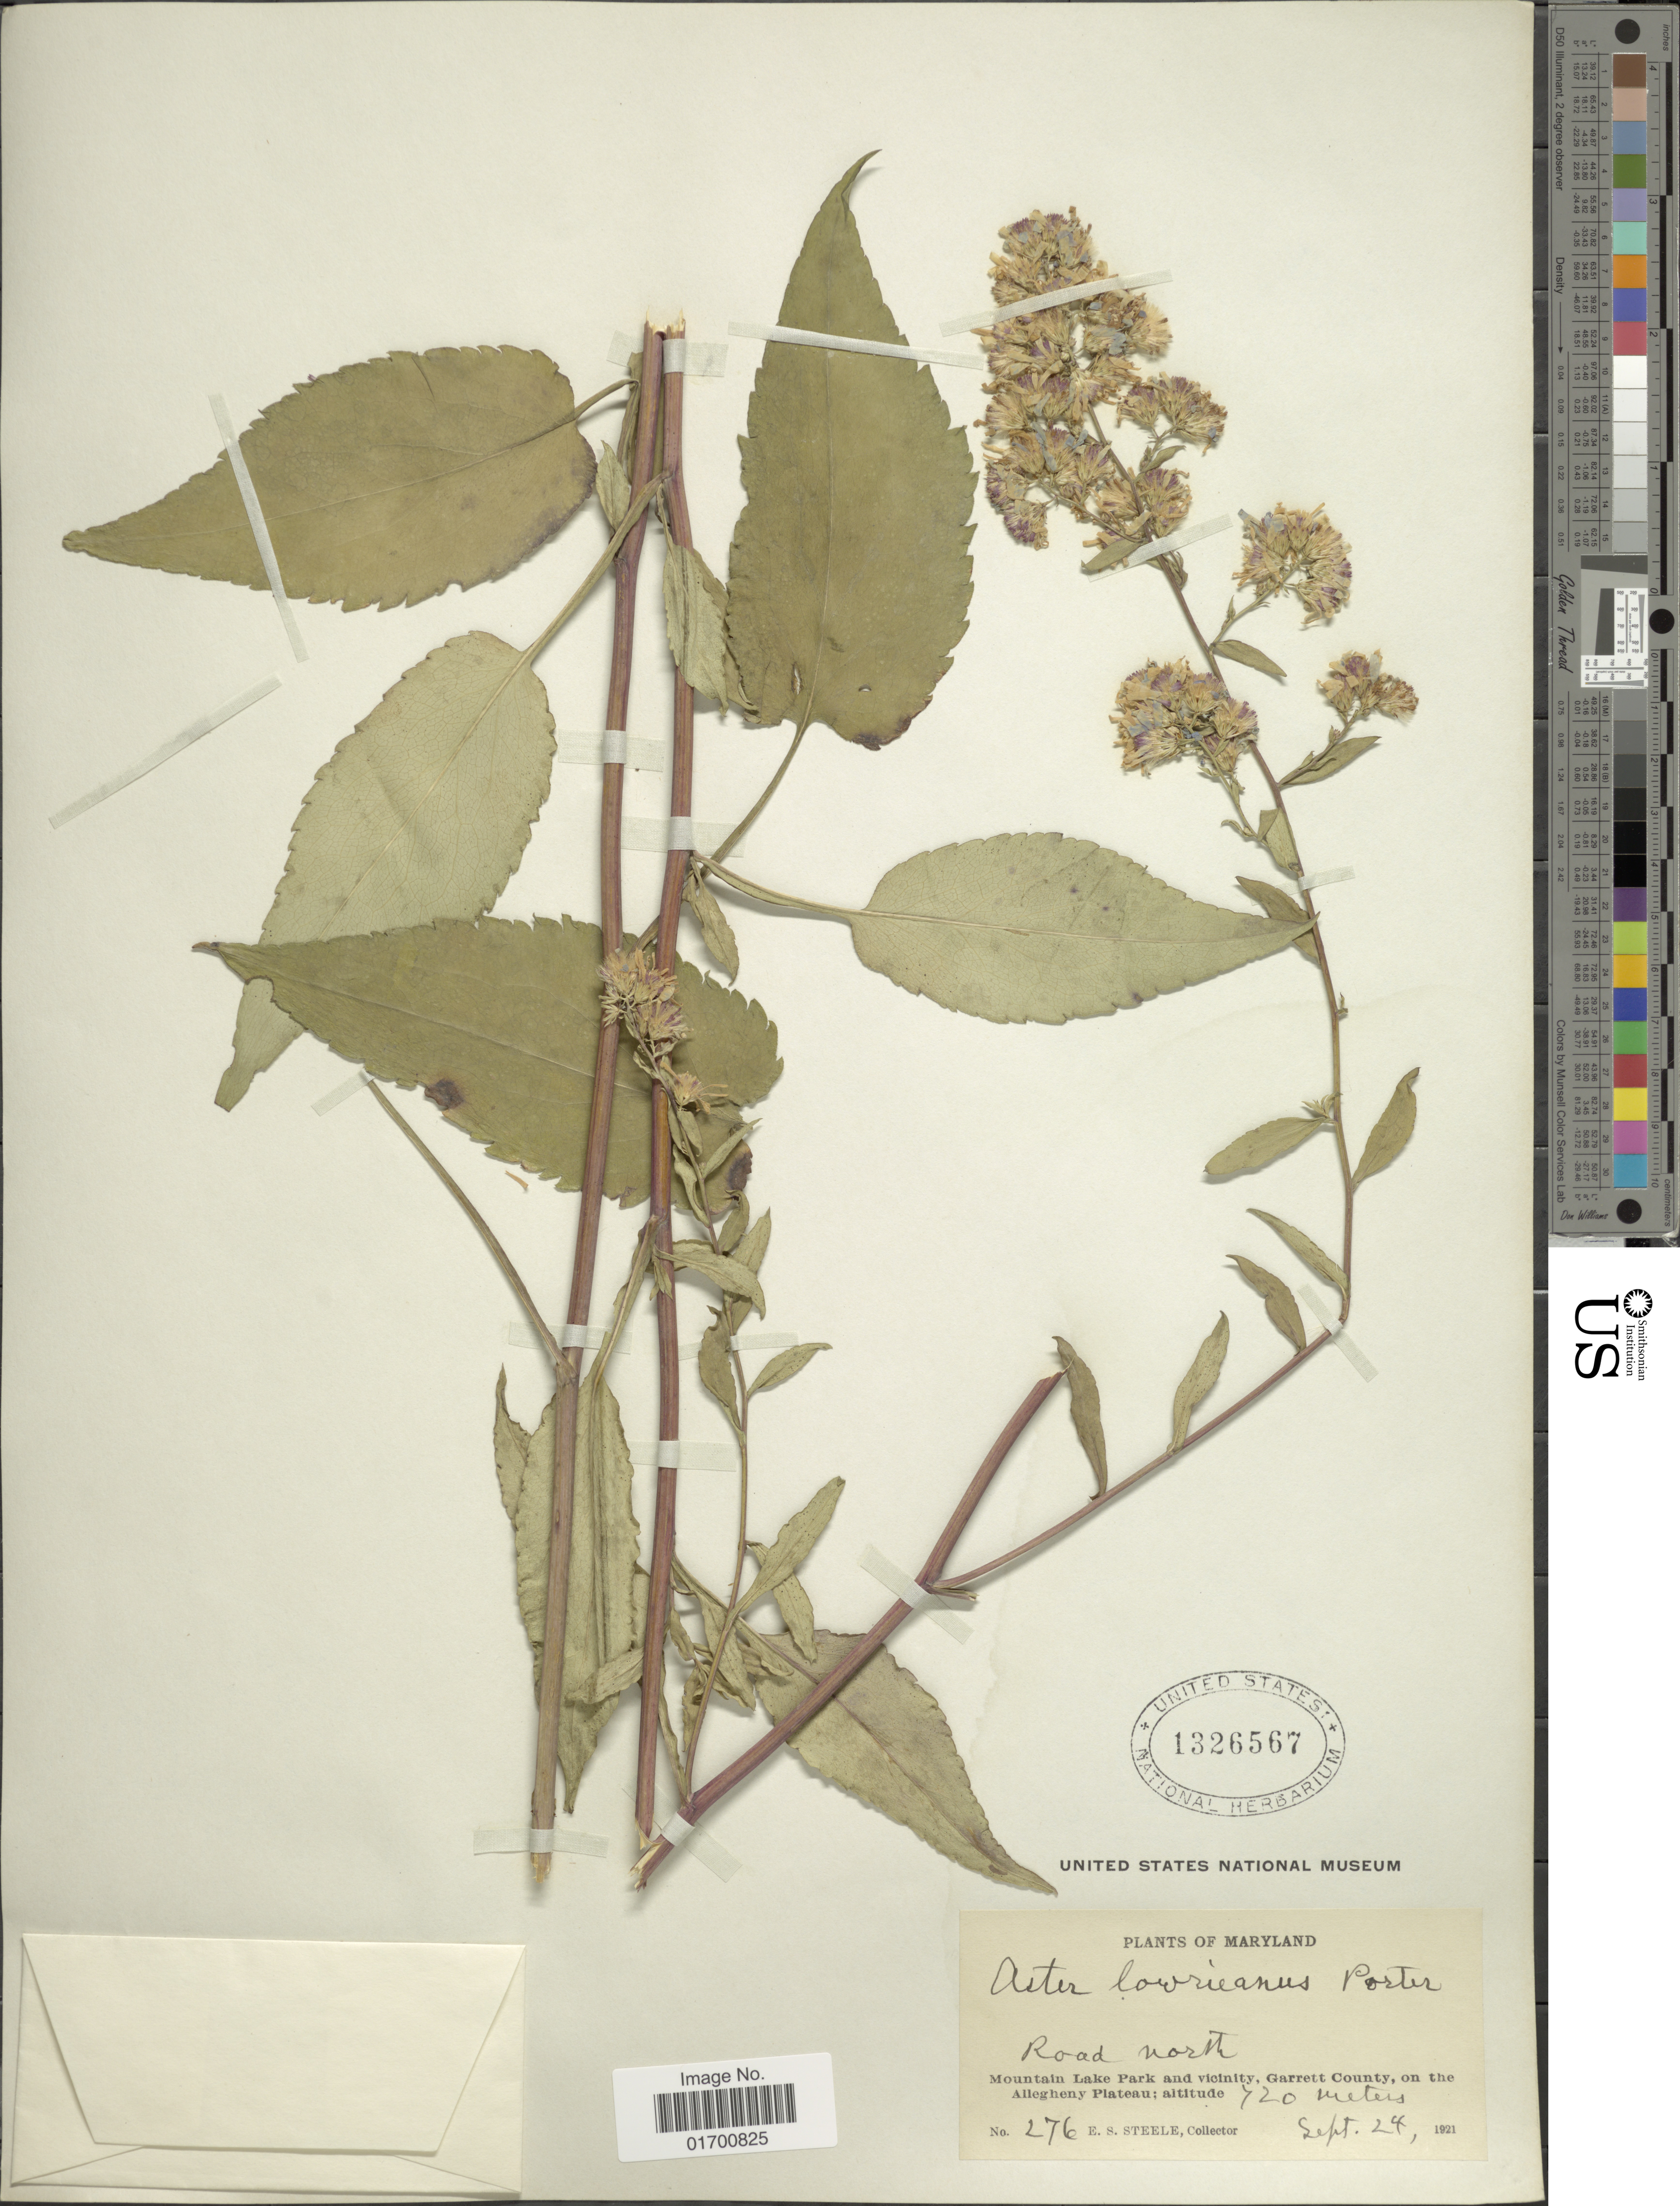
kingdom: Plantae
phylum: Tracheophyta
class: Magnoliopsida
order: Asterales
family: Asteraceae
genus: Symphyotrichum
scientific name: Symphyotrichum lowrieanum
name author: (Porter) G.L. Nesom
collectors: E. Steele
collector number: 276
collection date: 1921-09-24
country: United States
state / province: Maryland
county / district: Garrett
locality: Road North, Mountain Lake Park and Vicinity, Garrett County, on the Allegheny Plateau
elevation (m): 720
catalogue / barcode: US 1326567